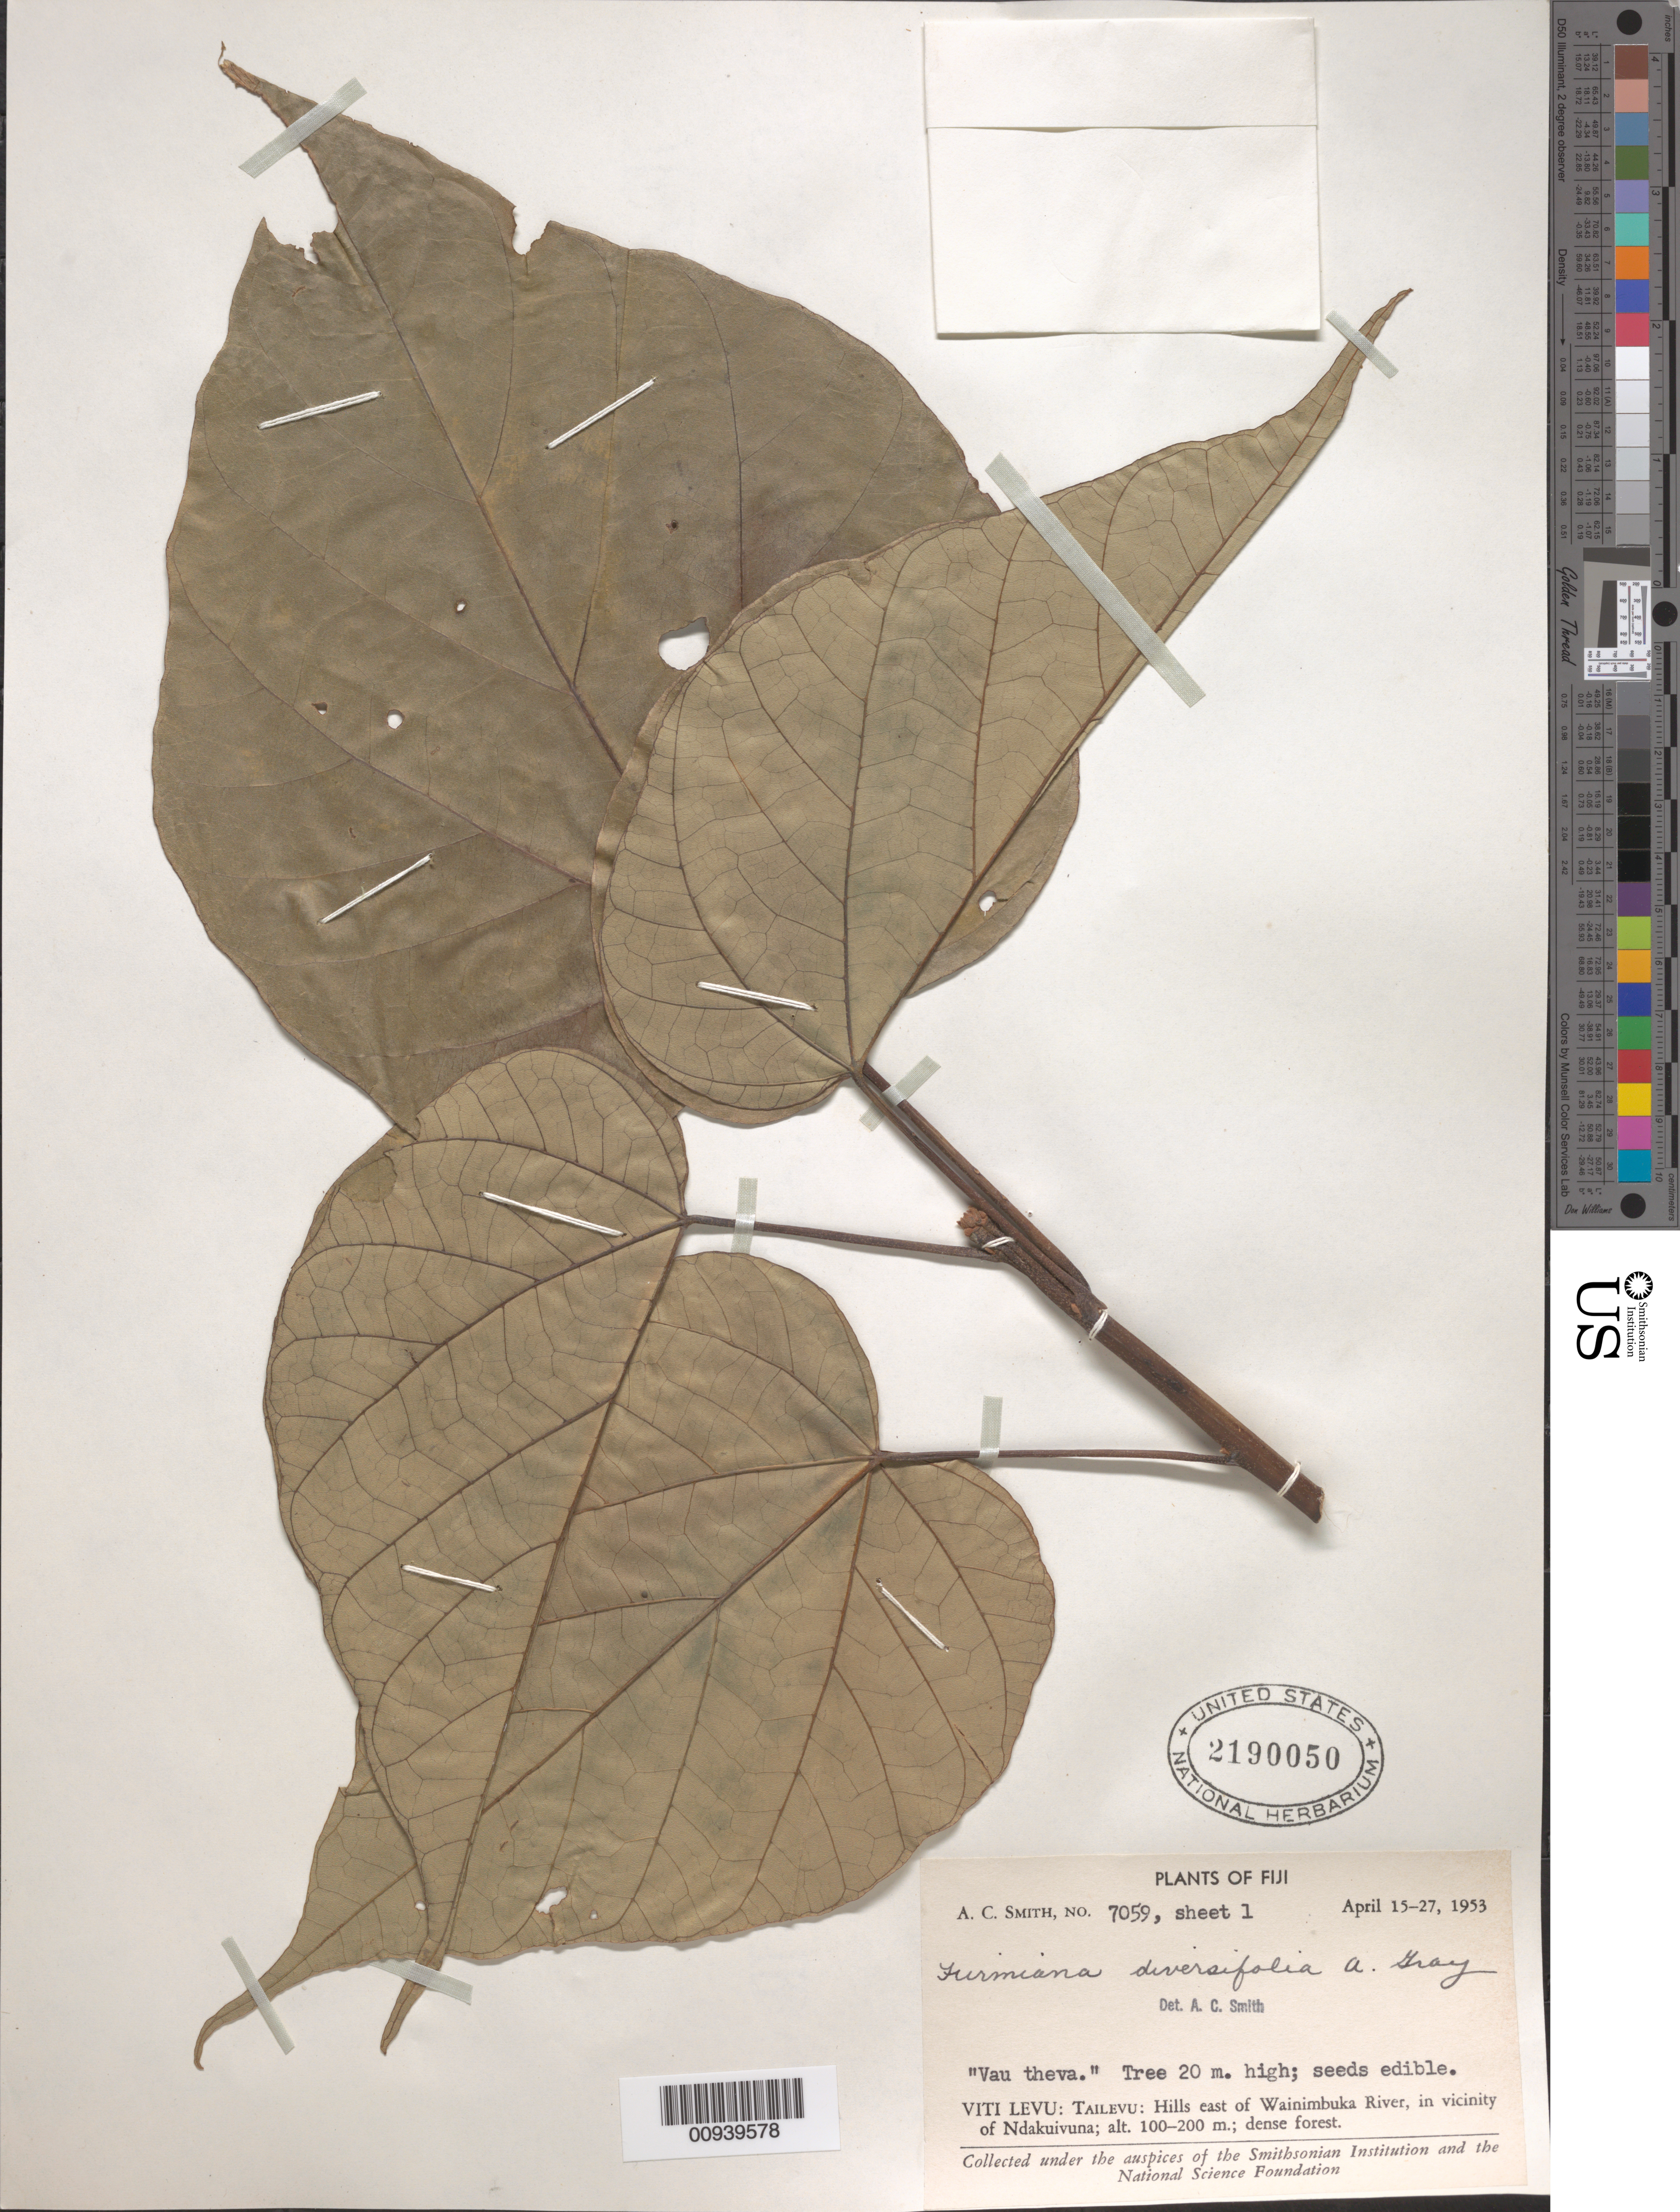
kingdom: Plantae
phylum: Tracheophyta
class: Magnoliopsida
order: Malvales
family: Malvaceae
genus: Firmiana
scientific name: Firmiana diversifolia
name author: A. Gray in Wilkes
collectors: C. A. Smith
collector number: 7059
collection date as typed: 15 Apr 1953 to 27 Apr 1953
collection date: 1953-04-15/1953-04-27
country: Fiji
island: Viti Levu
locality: Tailevu: Hills east of Wainimbuka River, in vicinity of Ndakuivuna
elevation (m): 100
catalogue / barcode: US 2190050